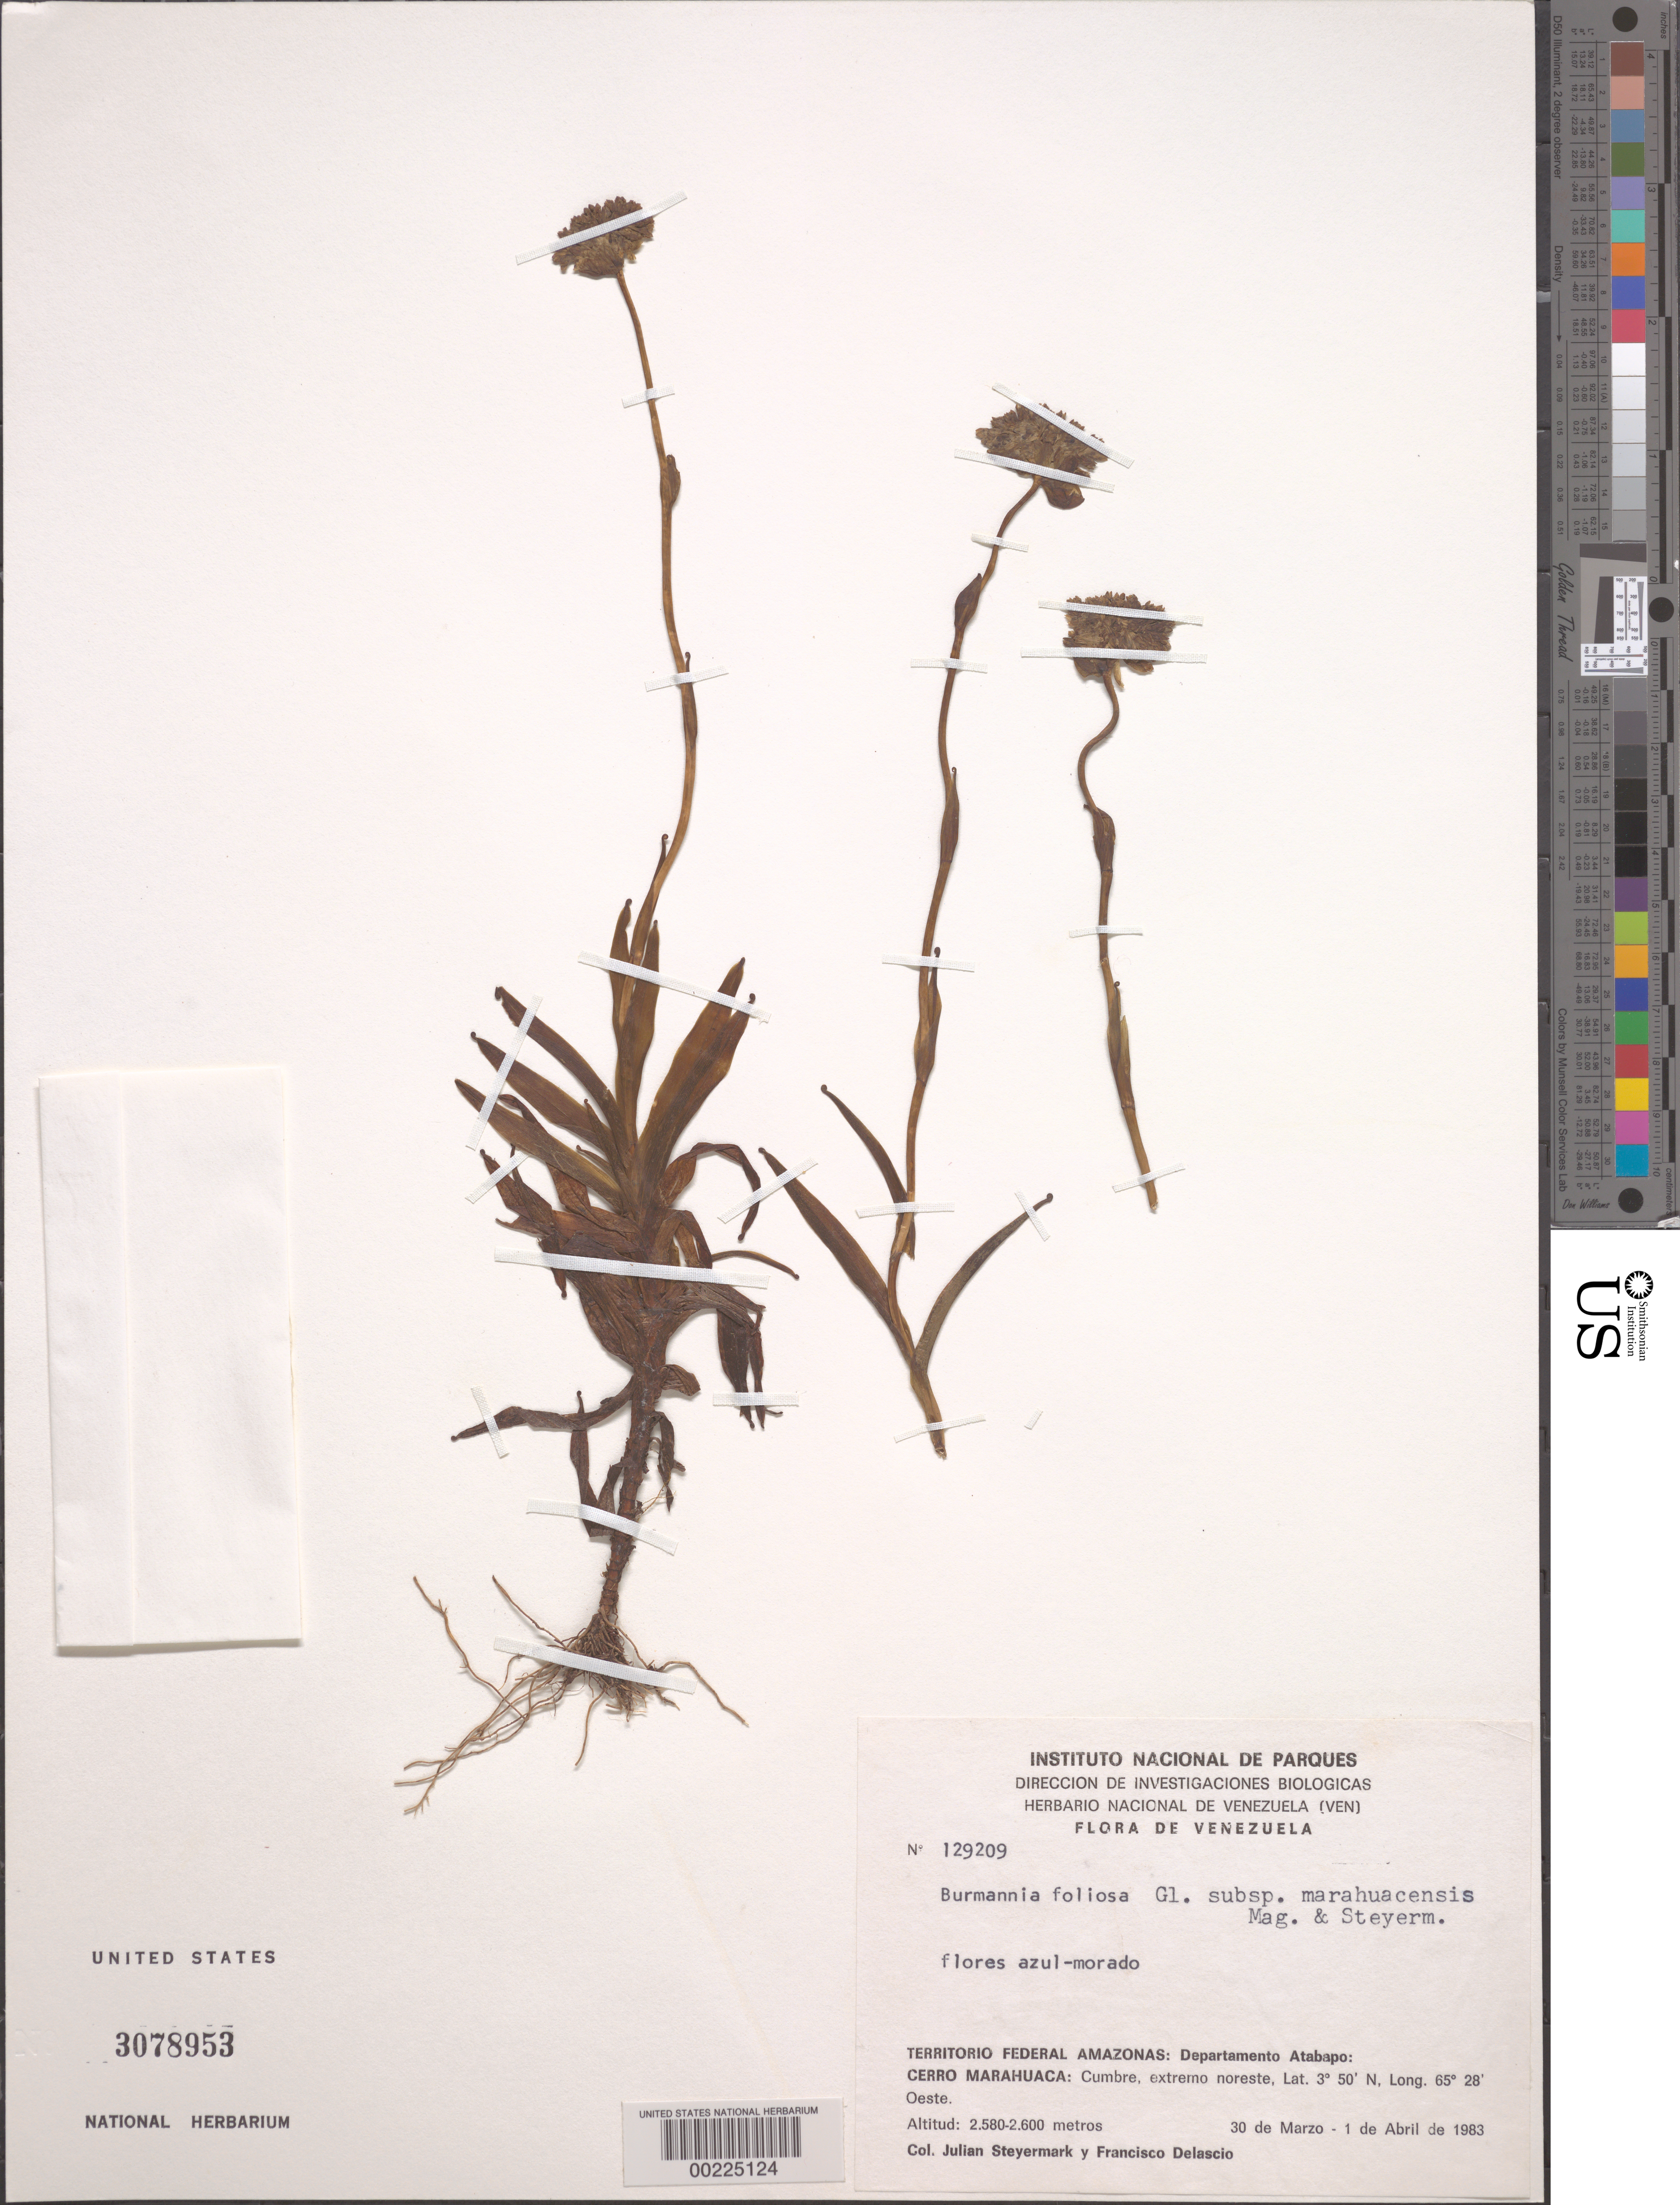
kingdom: Plantae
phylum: Tracheophyta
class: Liliopsida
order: Dioscoreales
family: Burmanniaceae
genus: Burmannia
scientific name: Burmannia foliosa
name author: Gleason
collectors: J. Steyermark & F. Delascio C.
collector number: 129209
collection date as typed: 30 Mar 1983 to 01 Apr 1983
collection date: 1983-03-30/1983-04-01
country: Venezuela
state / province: Amazonas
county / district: Atabapo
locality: Cerro Marahuaca: summit, extreme NE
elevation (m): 2580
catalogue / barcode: US 3078953